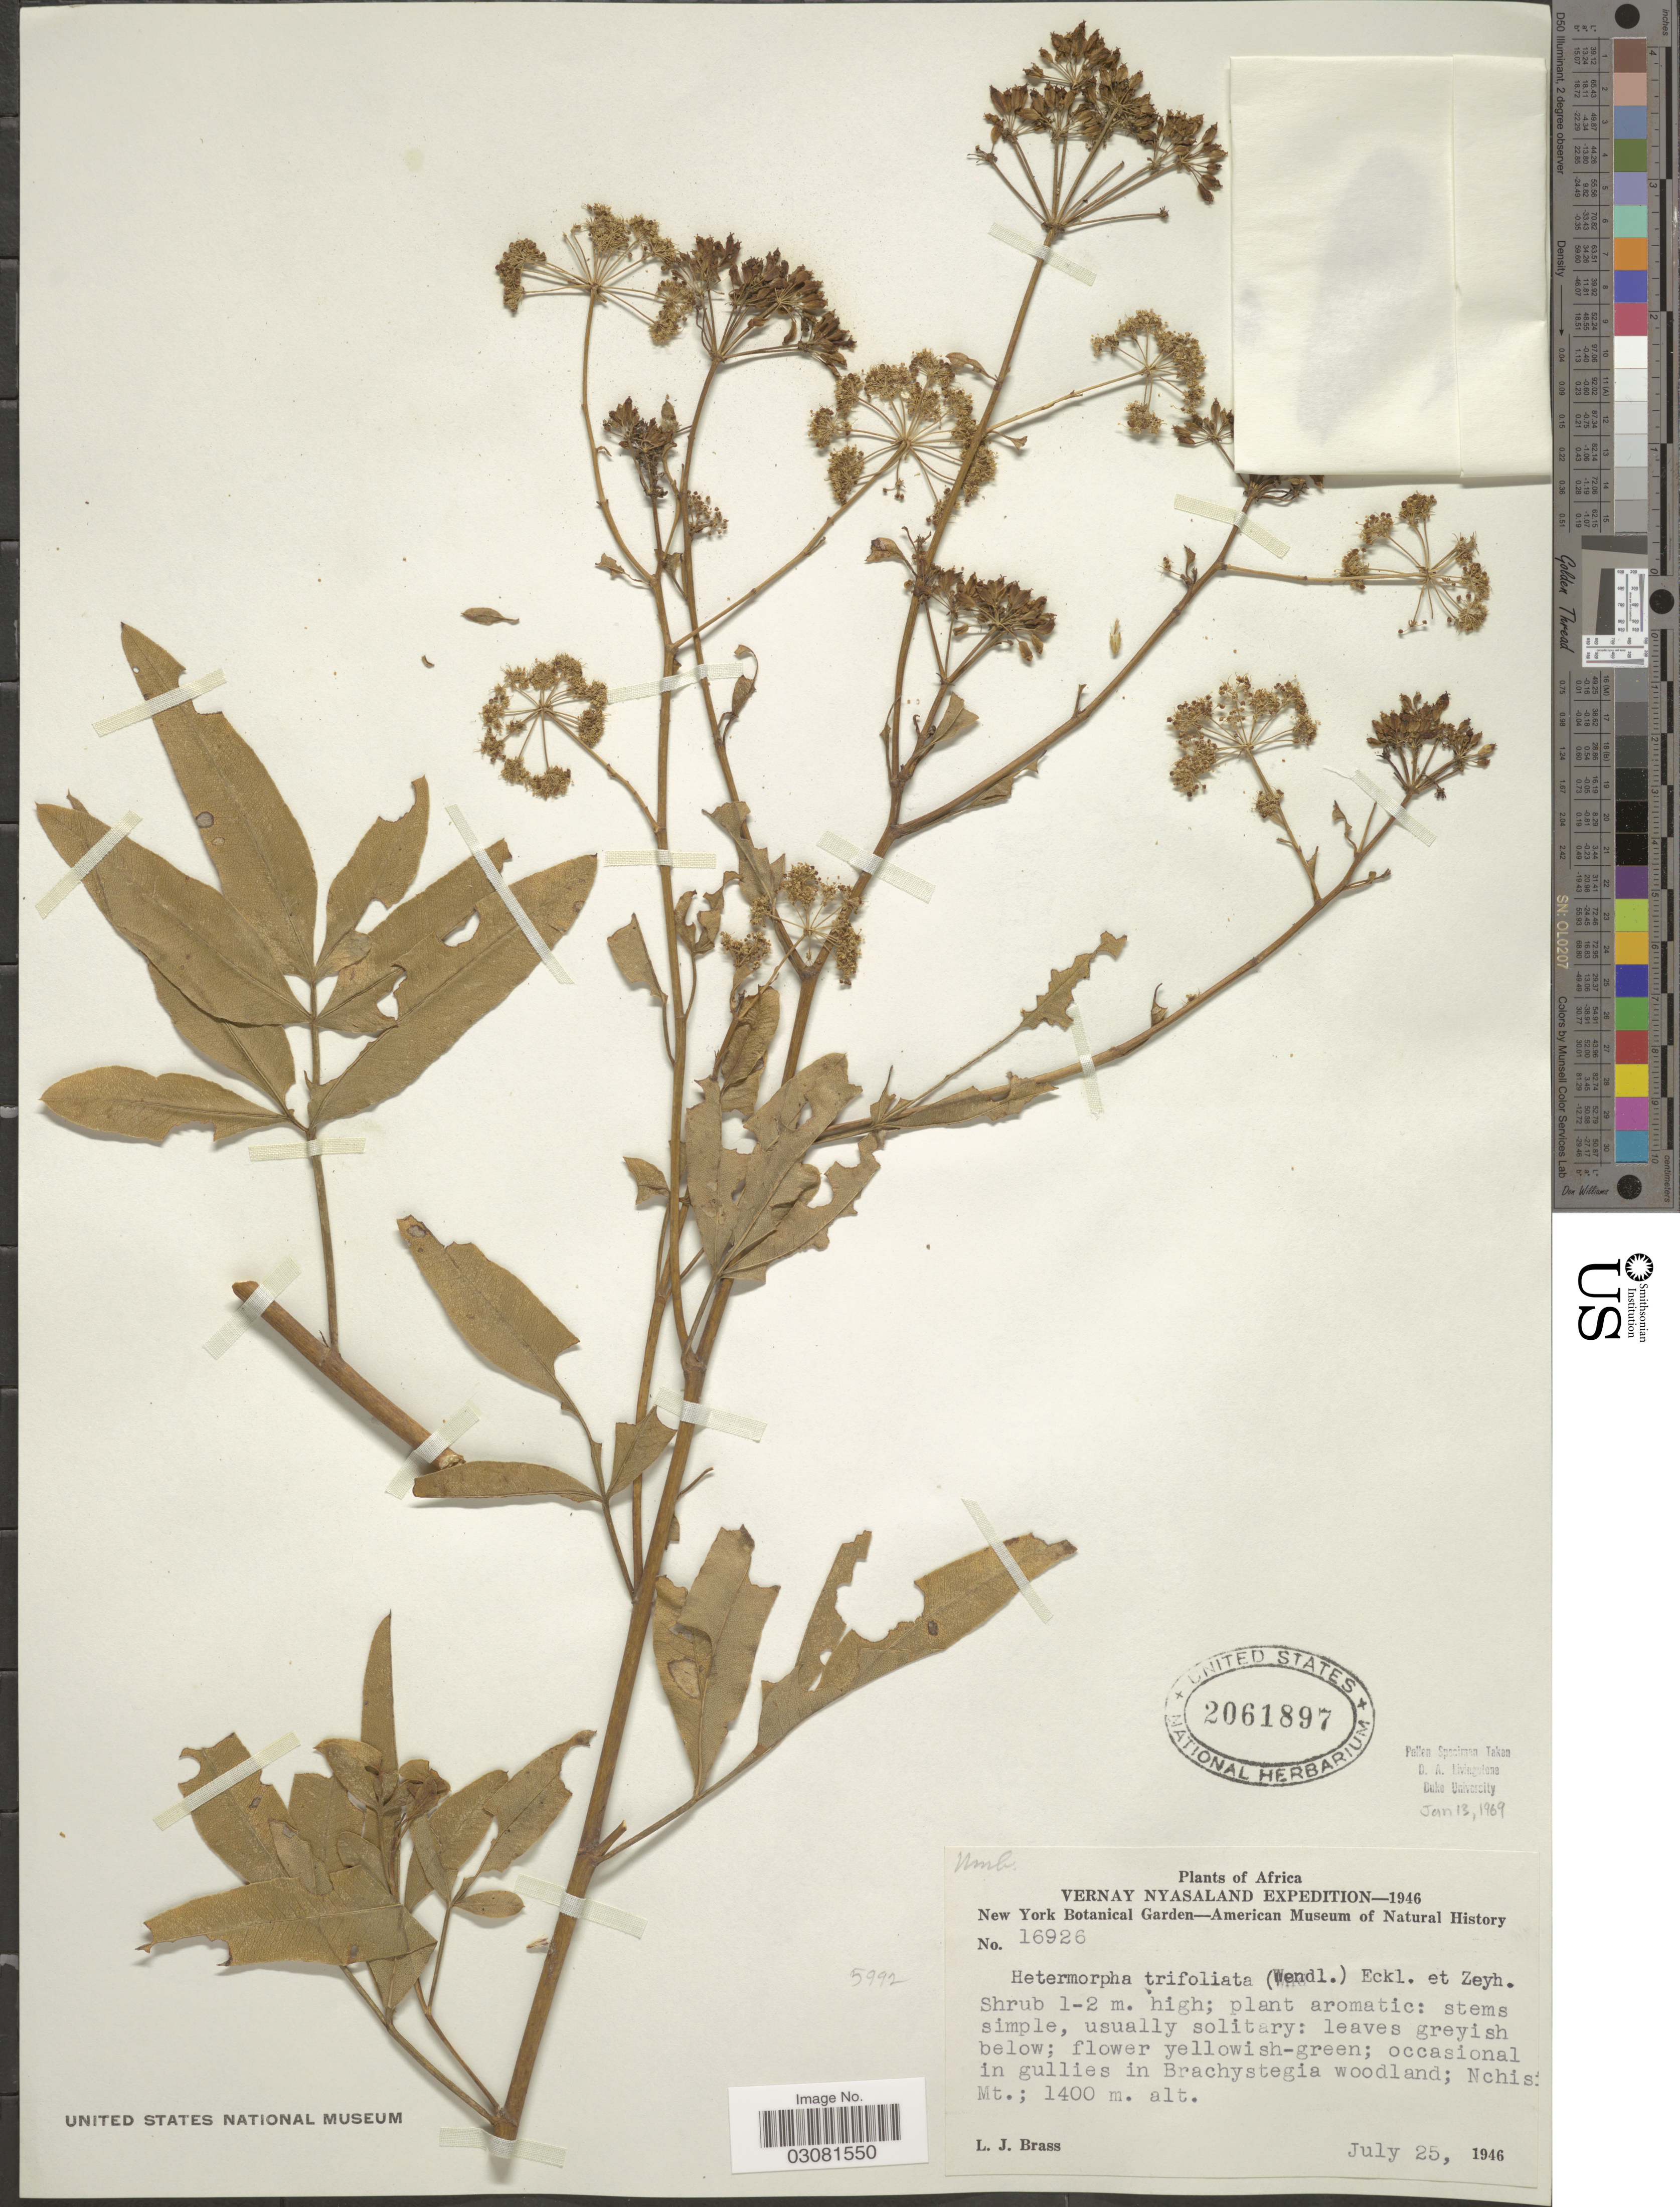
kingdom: Plantae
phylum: Tracheophyta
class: Magnoliopsida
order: Apiales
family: Apiaceae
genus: Heteromorpha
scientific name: Heteromorpha trifoliata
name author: (H.L. Wendl. & Bartl.) Eckl. & Zeyh.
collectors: L. J. Brass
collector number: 16926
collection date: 1946-07-25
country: Malawi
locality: Vernay Nyasaland, Nchisi Mt.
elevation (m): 1400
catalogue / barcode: US 2061897